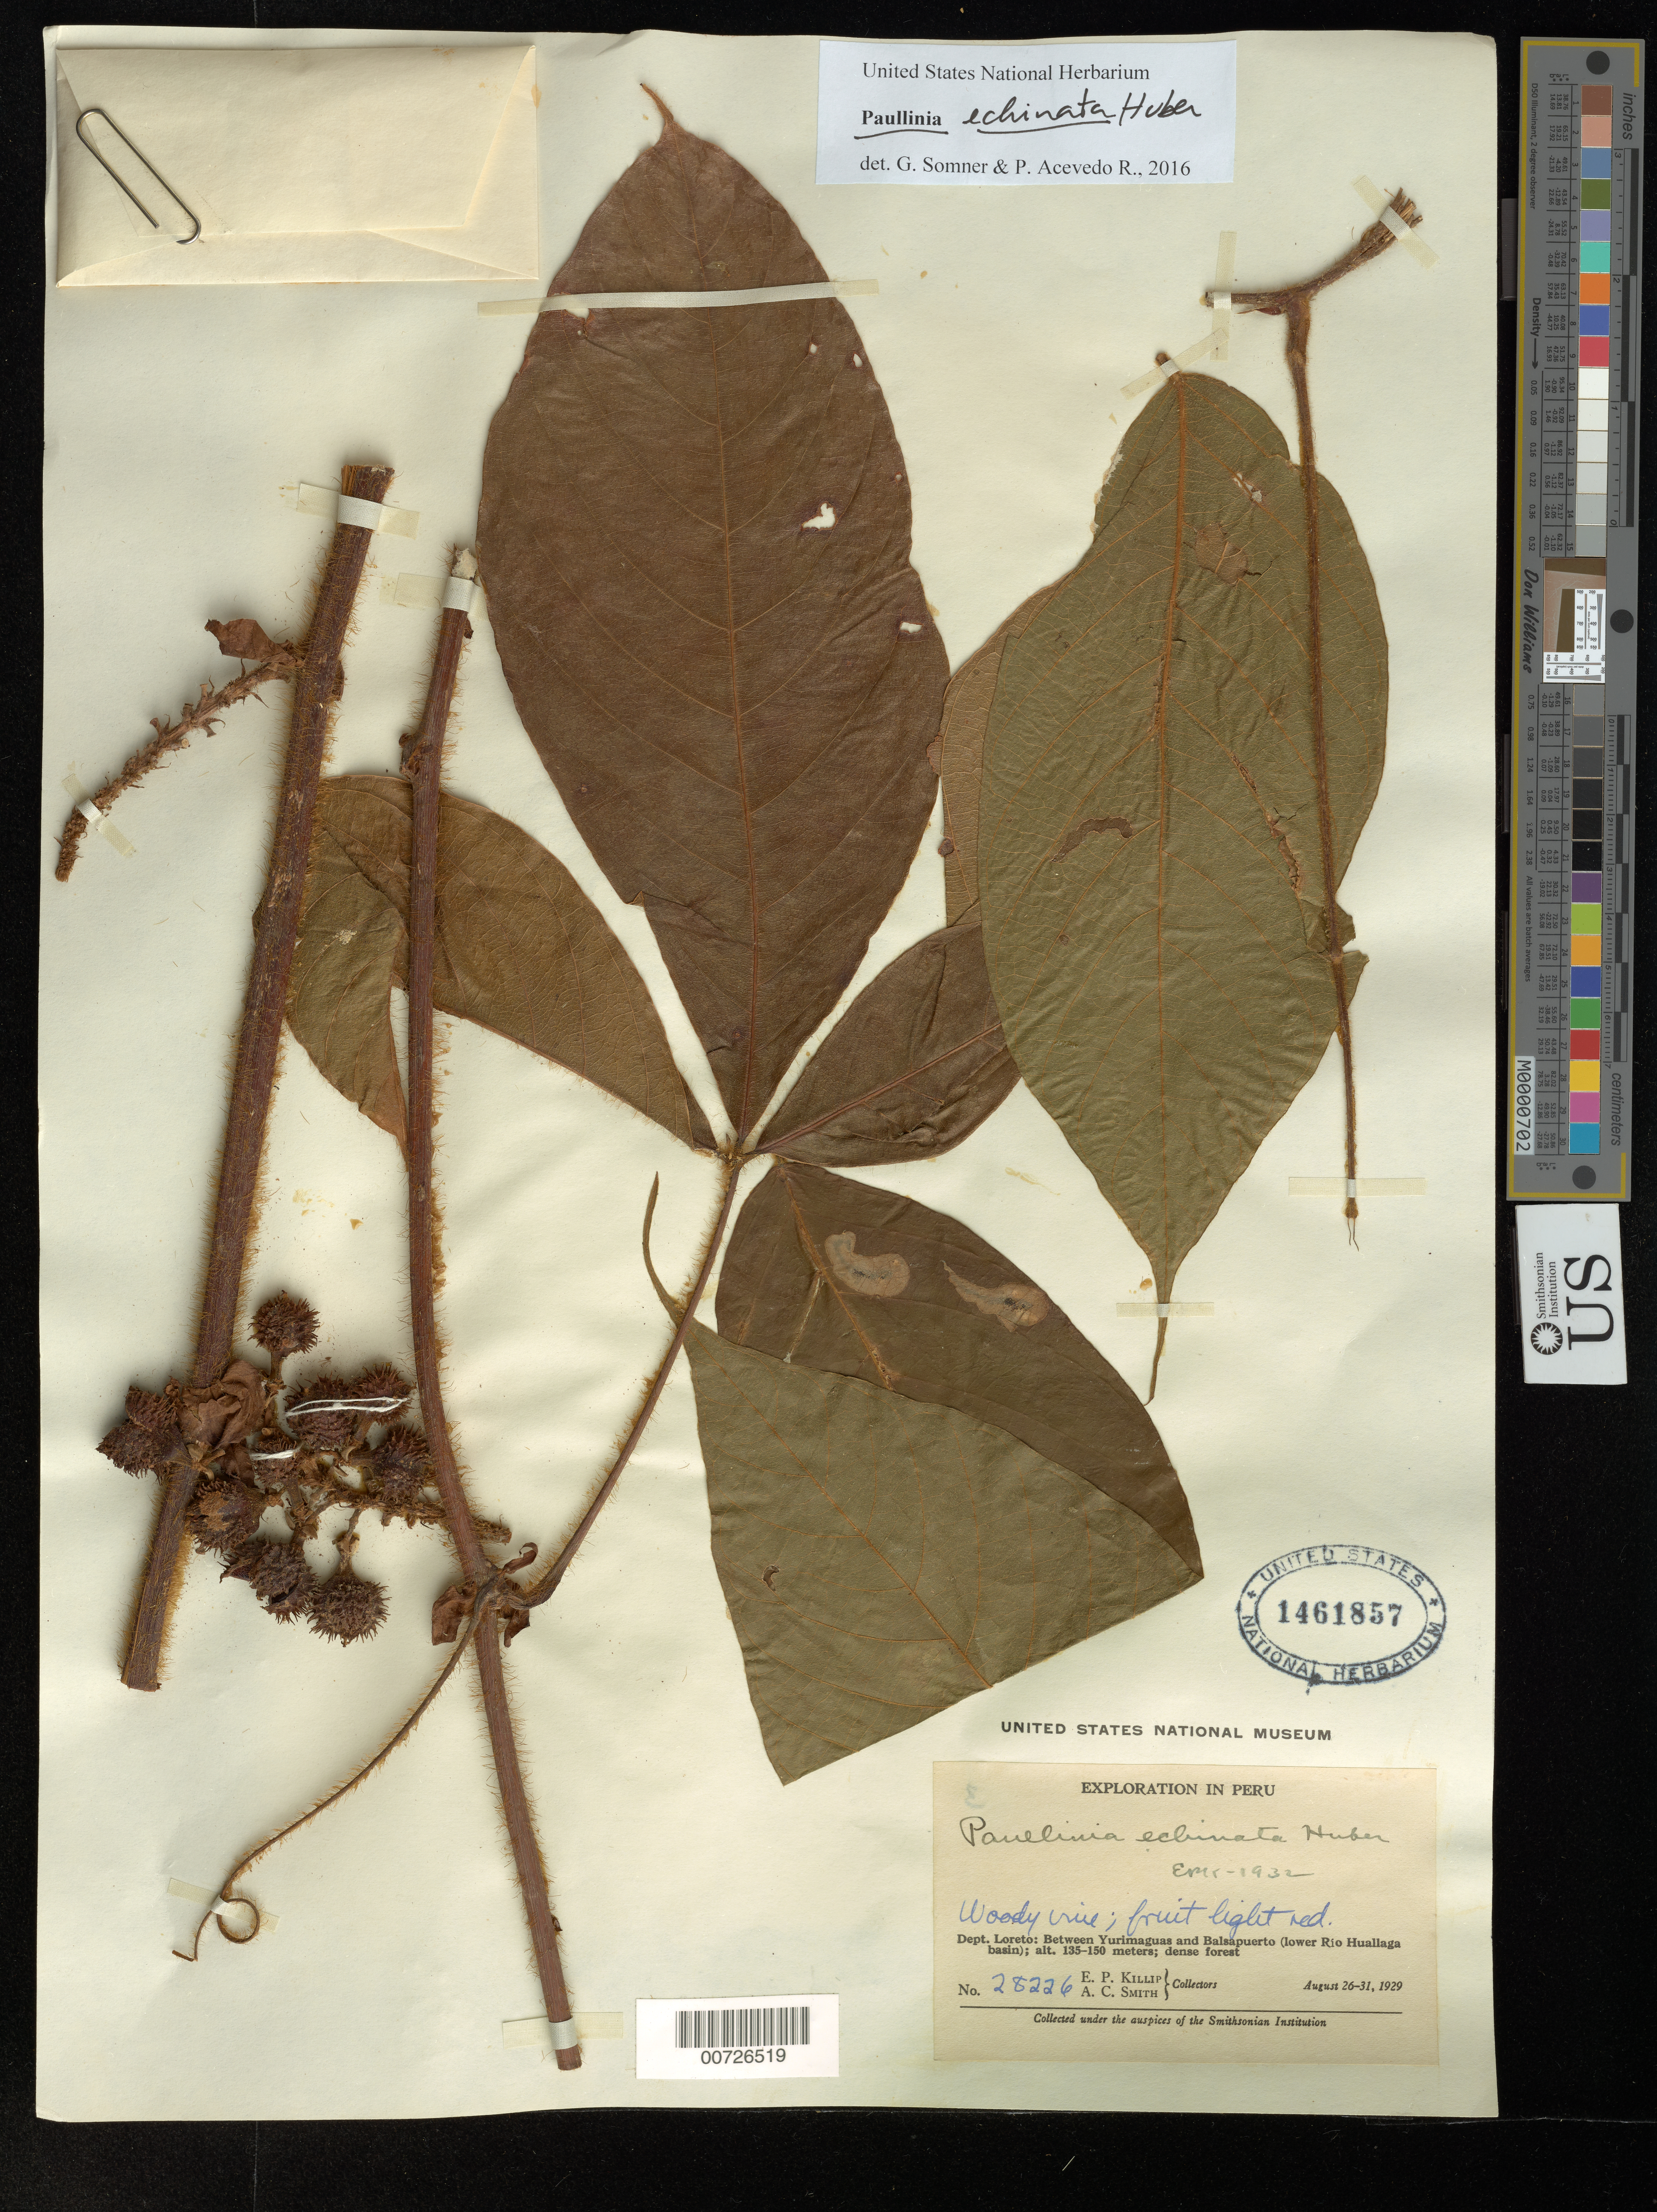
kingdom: Plantae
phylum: Tracheophyta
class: Magnoliopsida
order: Sapindales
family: Sapindaceae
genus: Paullinia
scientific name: Paullinia echinata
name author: Huber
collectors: E. P. Killip & A. C. Smith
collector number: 28226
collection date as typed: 26 Aug 1929 to 31 Aug 1929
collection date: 1929-08-26/1929-08-31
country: Peru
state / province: Loreto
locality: Between Yurimaguas and Balsapuerto, lower Rio Huallaga Basin.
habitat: Dense forest.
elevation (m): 135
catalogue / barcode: US 1461857